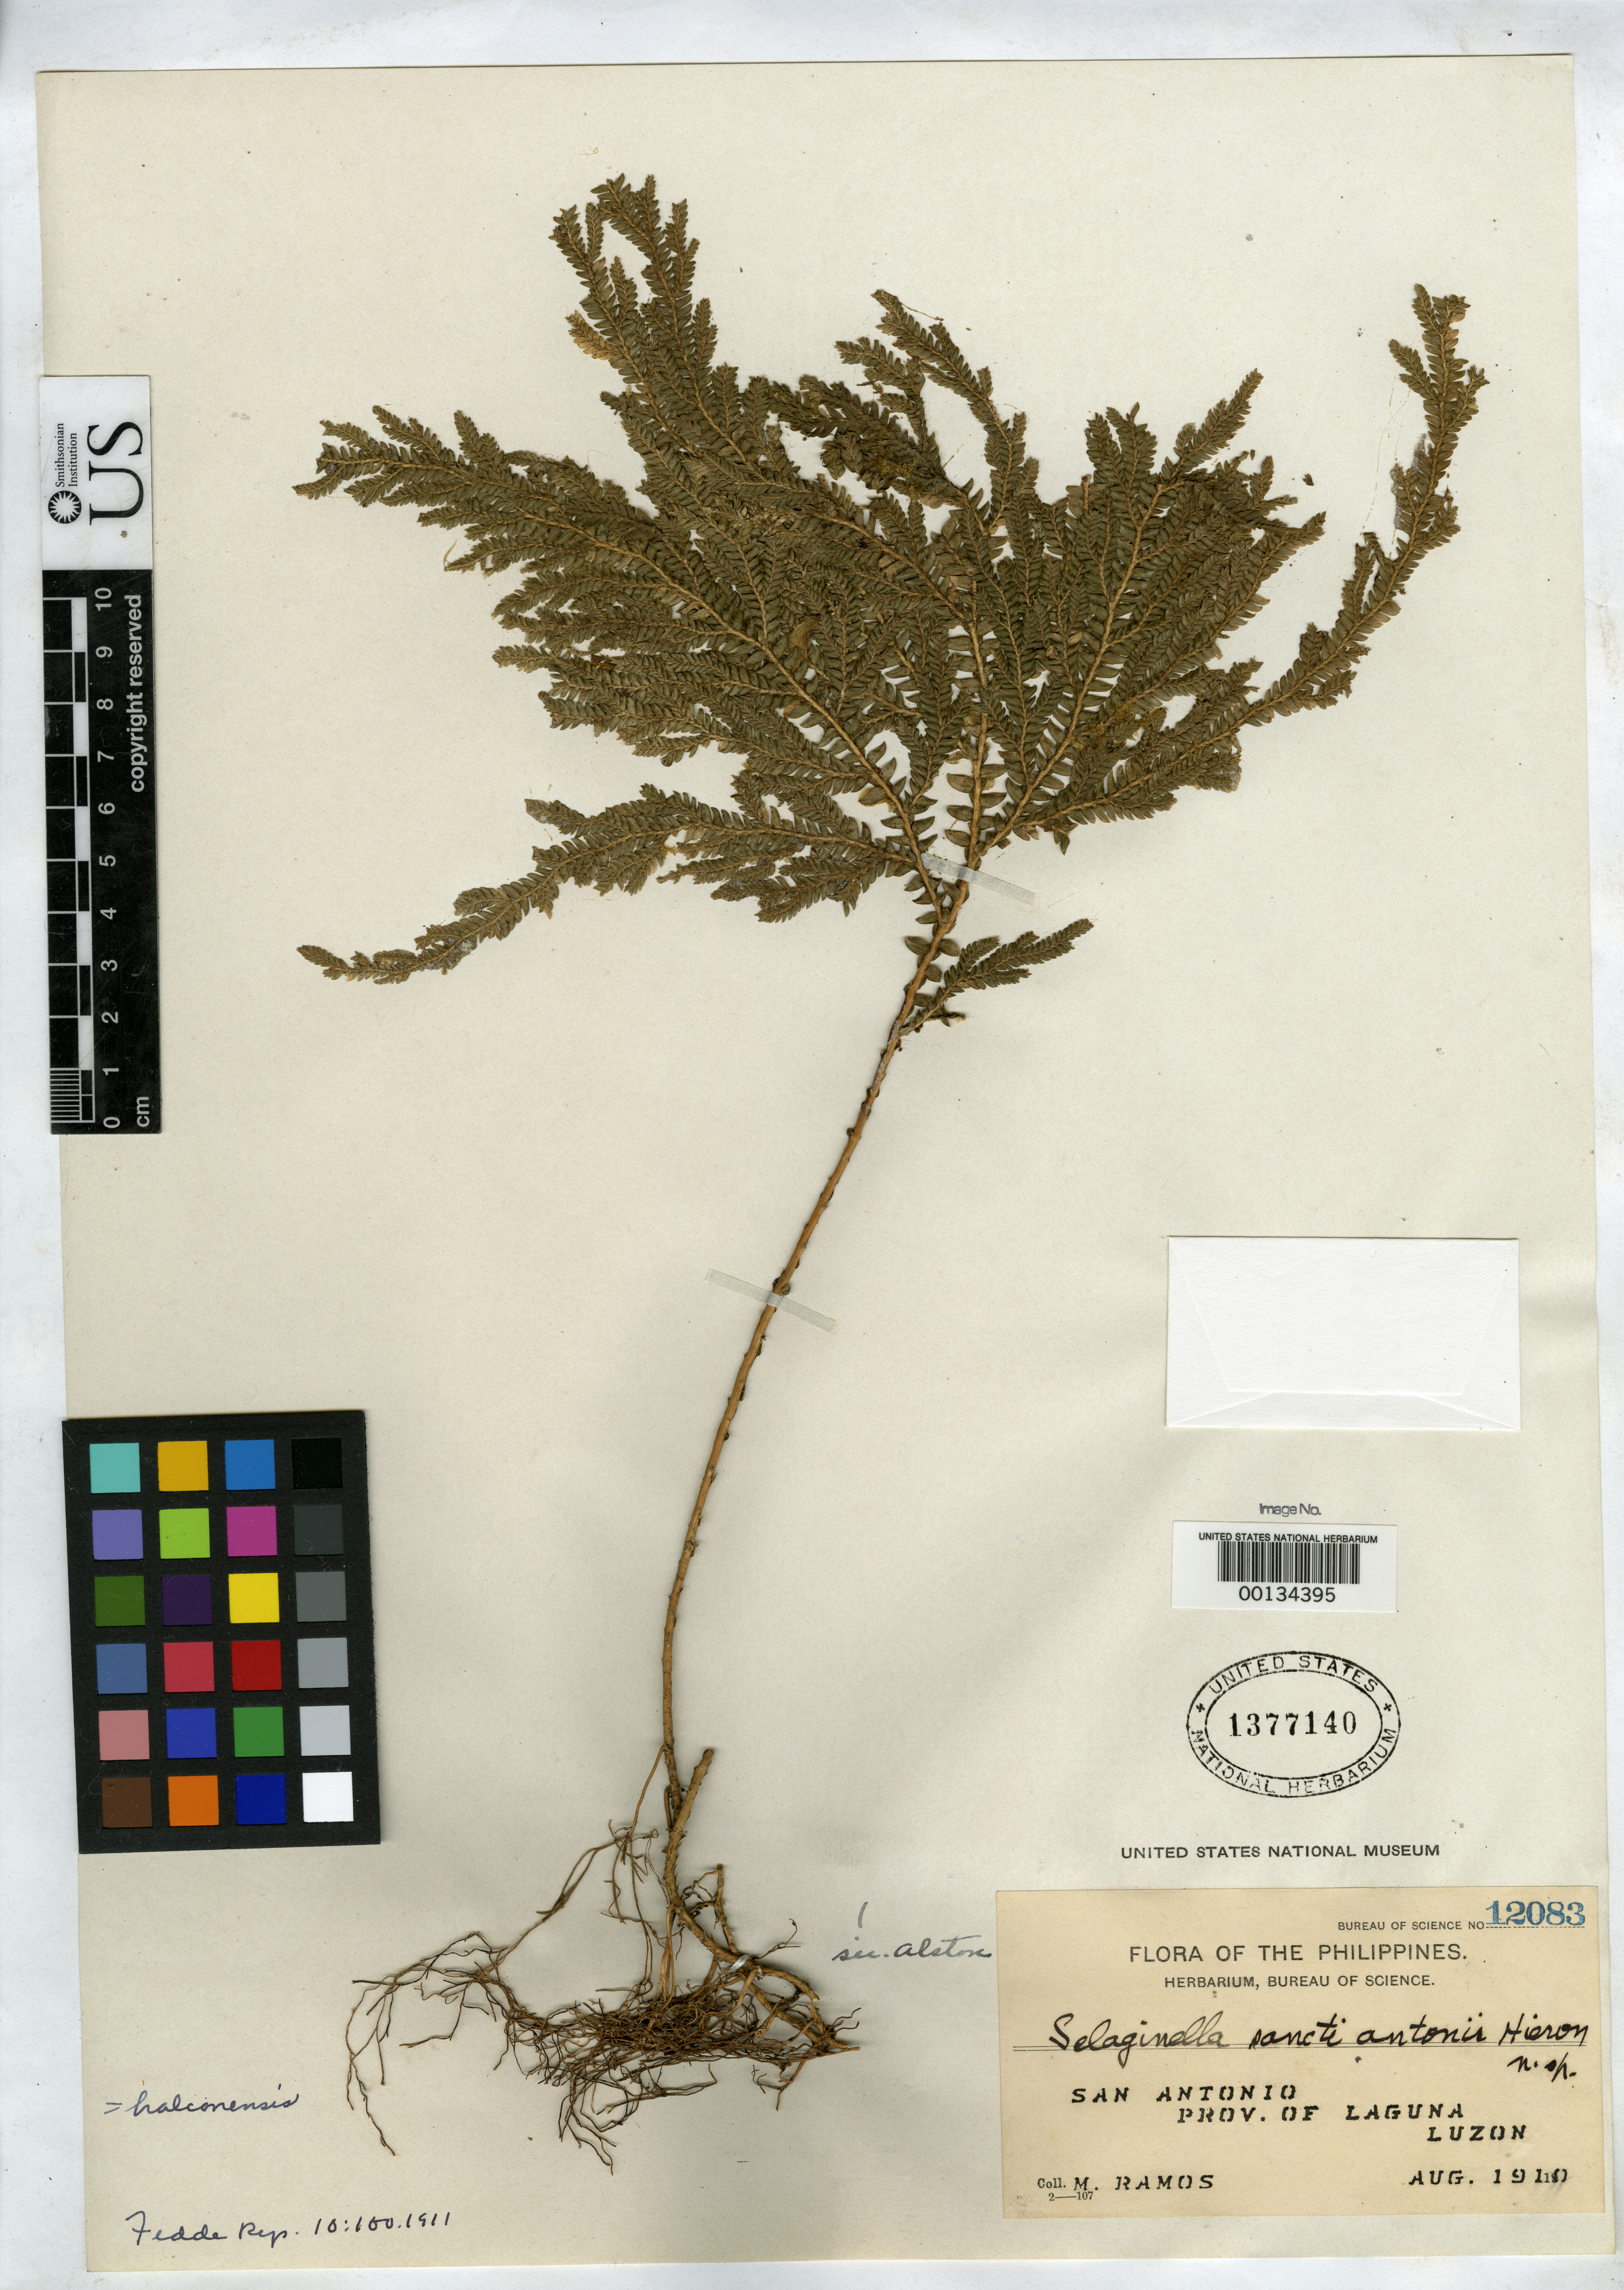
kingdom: Plantae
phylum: Tracheophyta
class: Lycopodiopsida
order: Selaginellales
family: Selaginellaceae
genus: Selaginella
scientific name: Selaginella sancti-antonii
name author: Hieron.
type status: Isotype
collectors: M. Ramos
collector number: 12083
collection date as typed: Aug 1910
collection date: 1910-08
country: Philippines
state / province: Calabarzon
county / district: Laguna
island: Luzon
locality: San Antonio.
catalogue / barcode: US 1377140